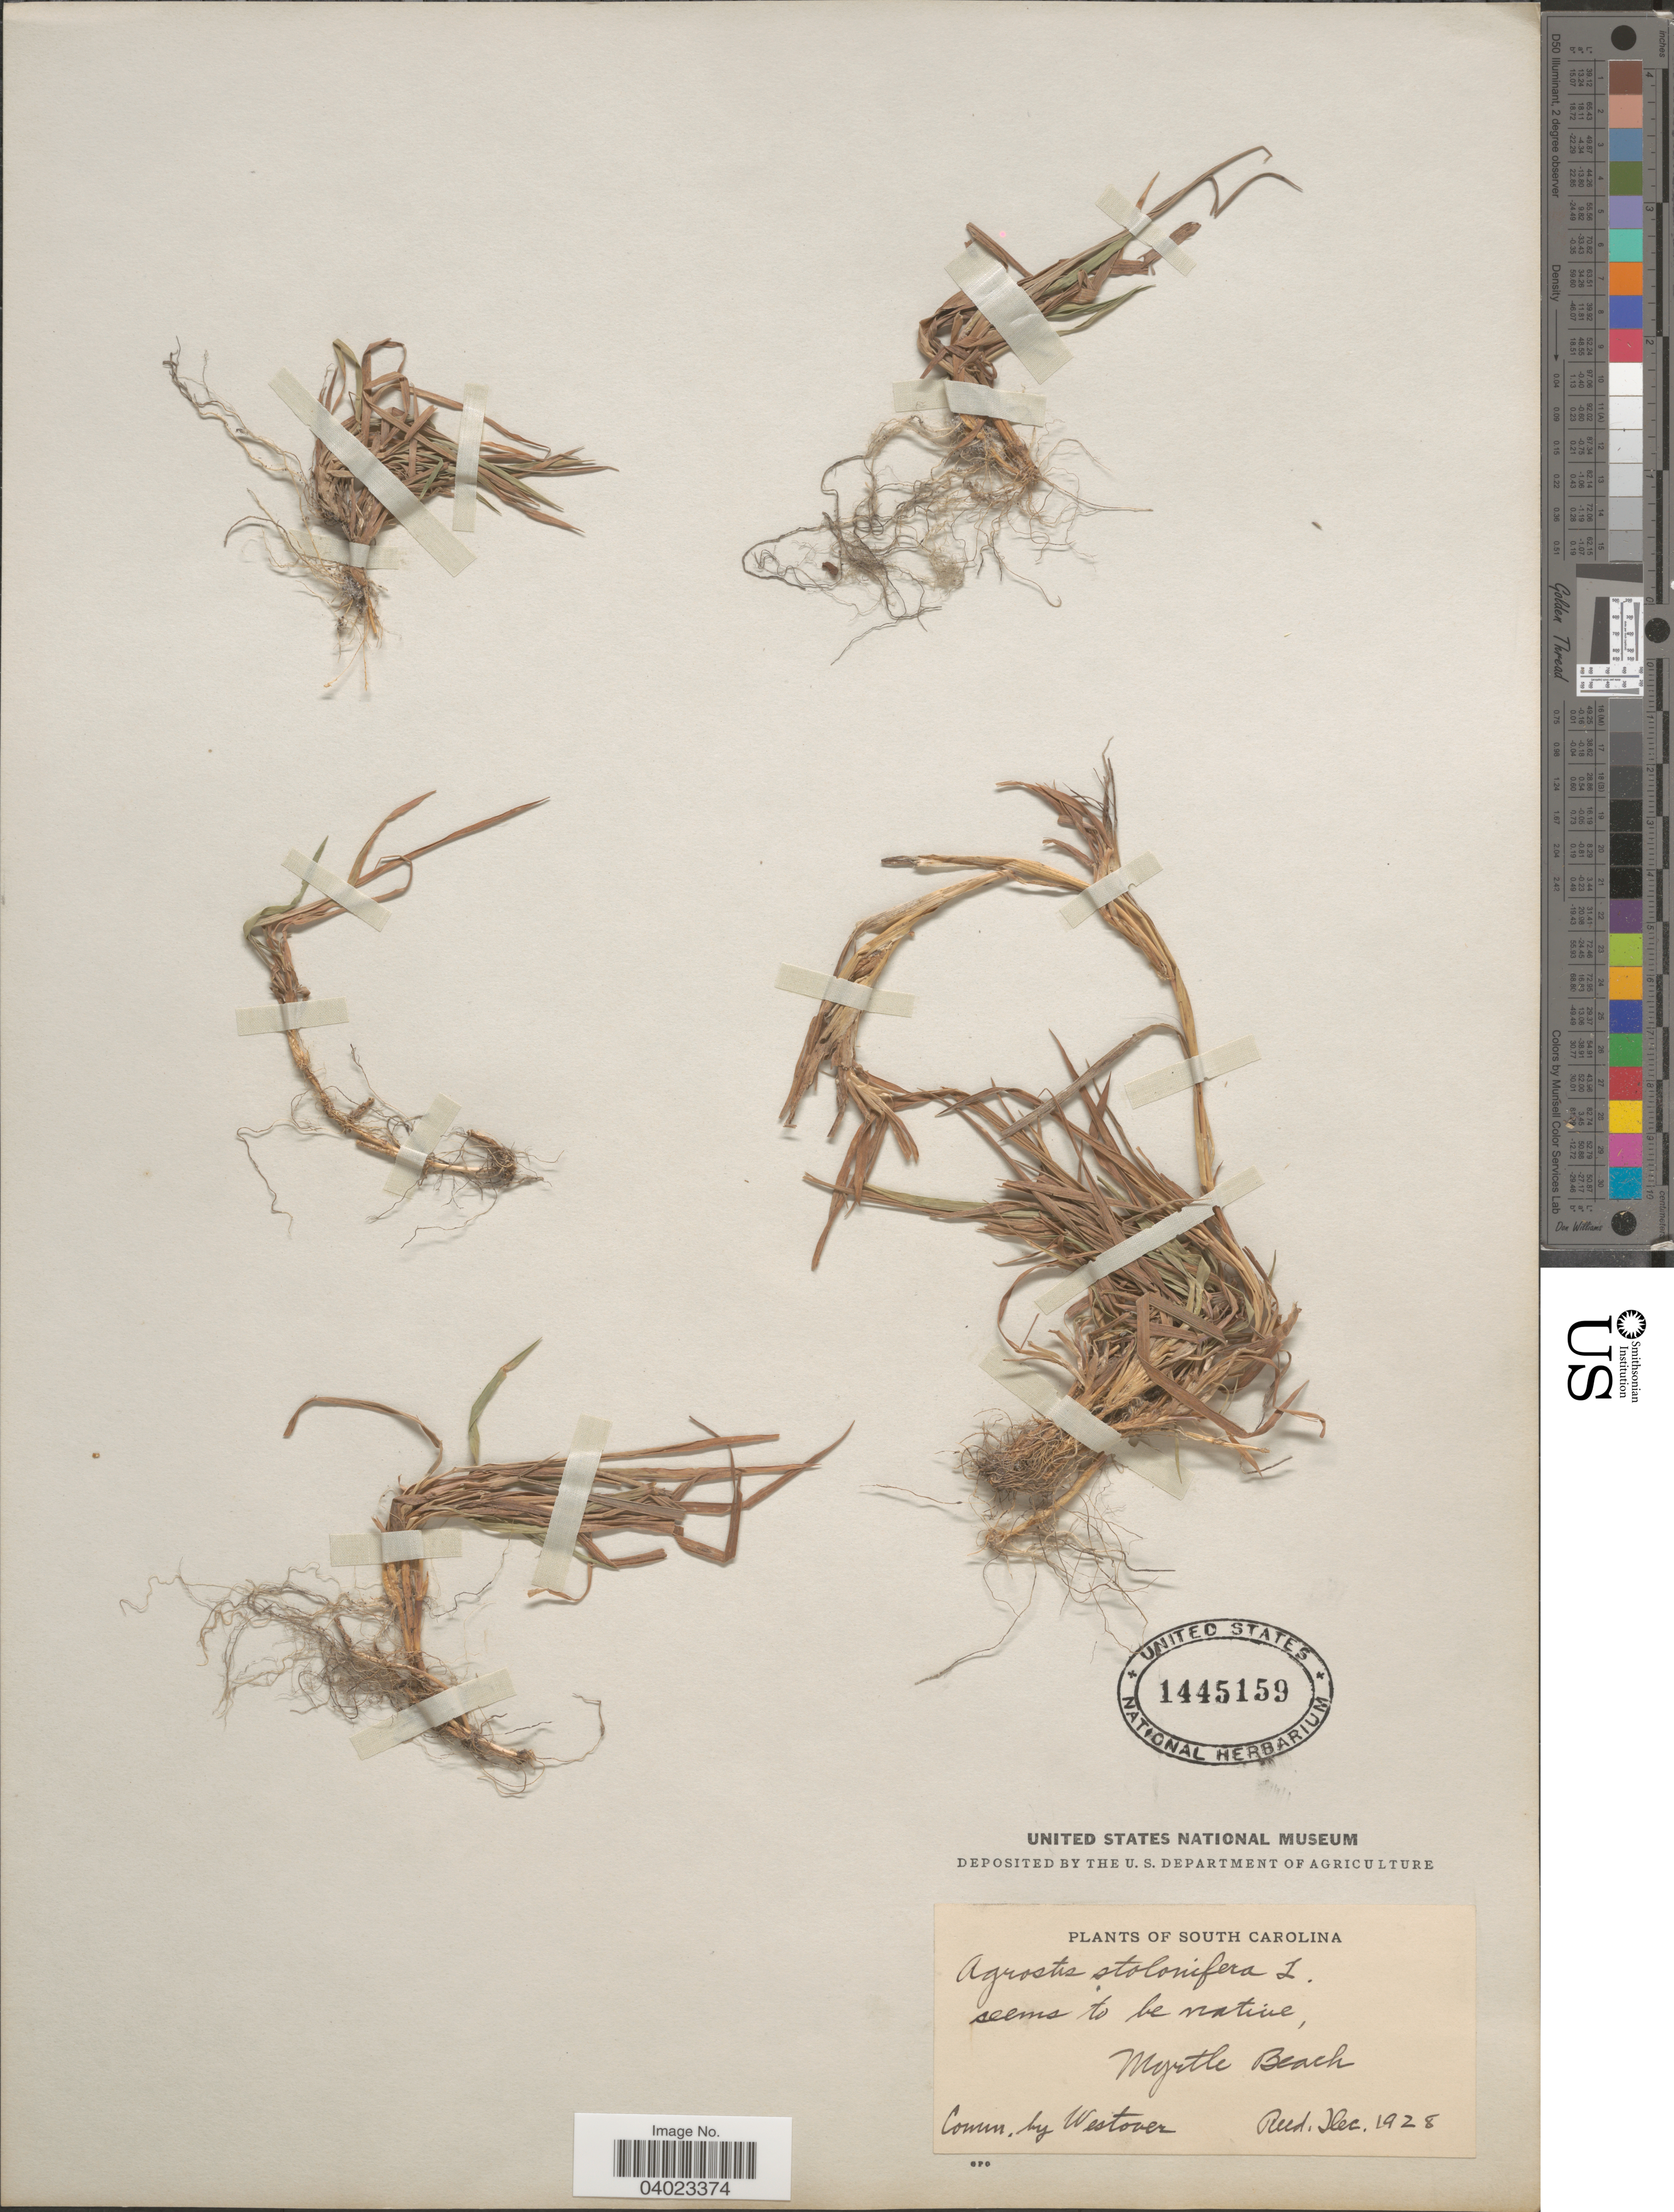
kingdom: Plantae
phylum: Tracheophyta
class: Liliopsida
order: Poales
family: Poaceae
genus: Agrostis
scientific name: Agrostis stolonifera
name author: L.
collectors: -. Reed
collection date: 1928-12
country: United States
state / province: South Carolina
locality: Myrtle Beach.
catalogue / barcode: US 1445159